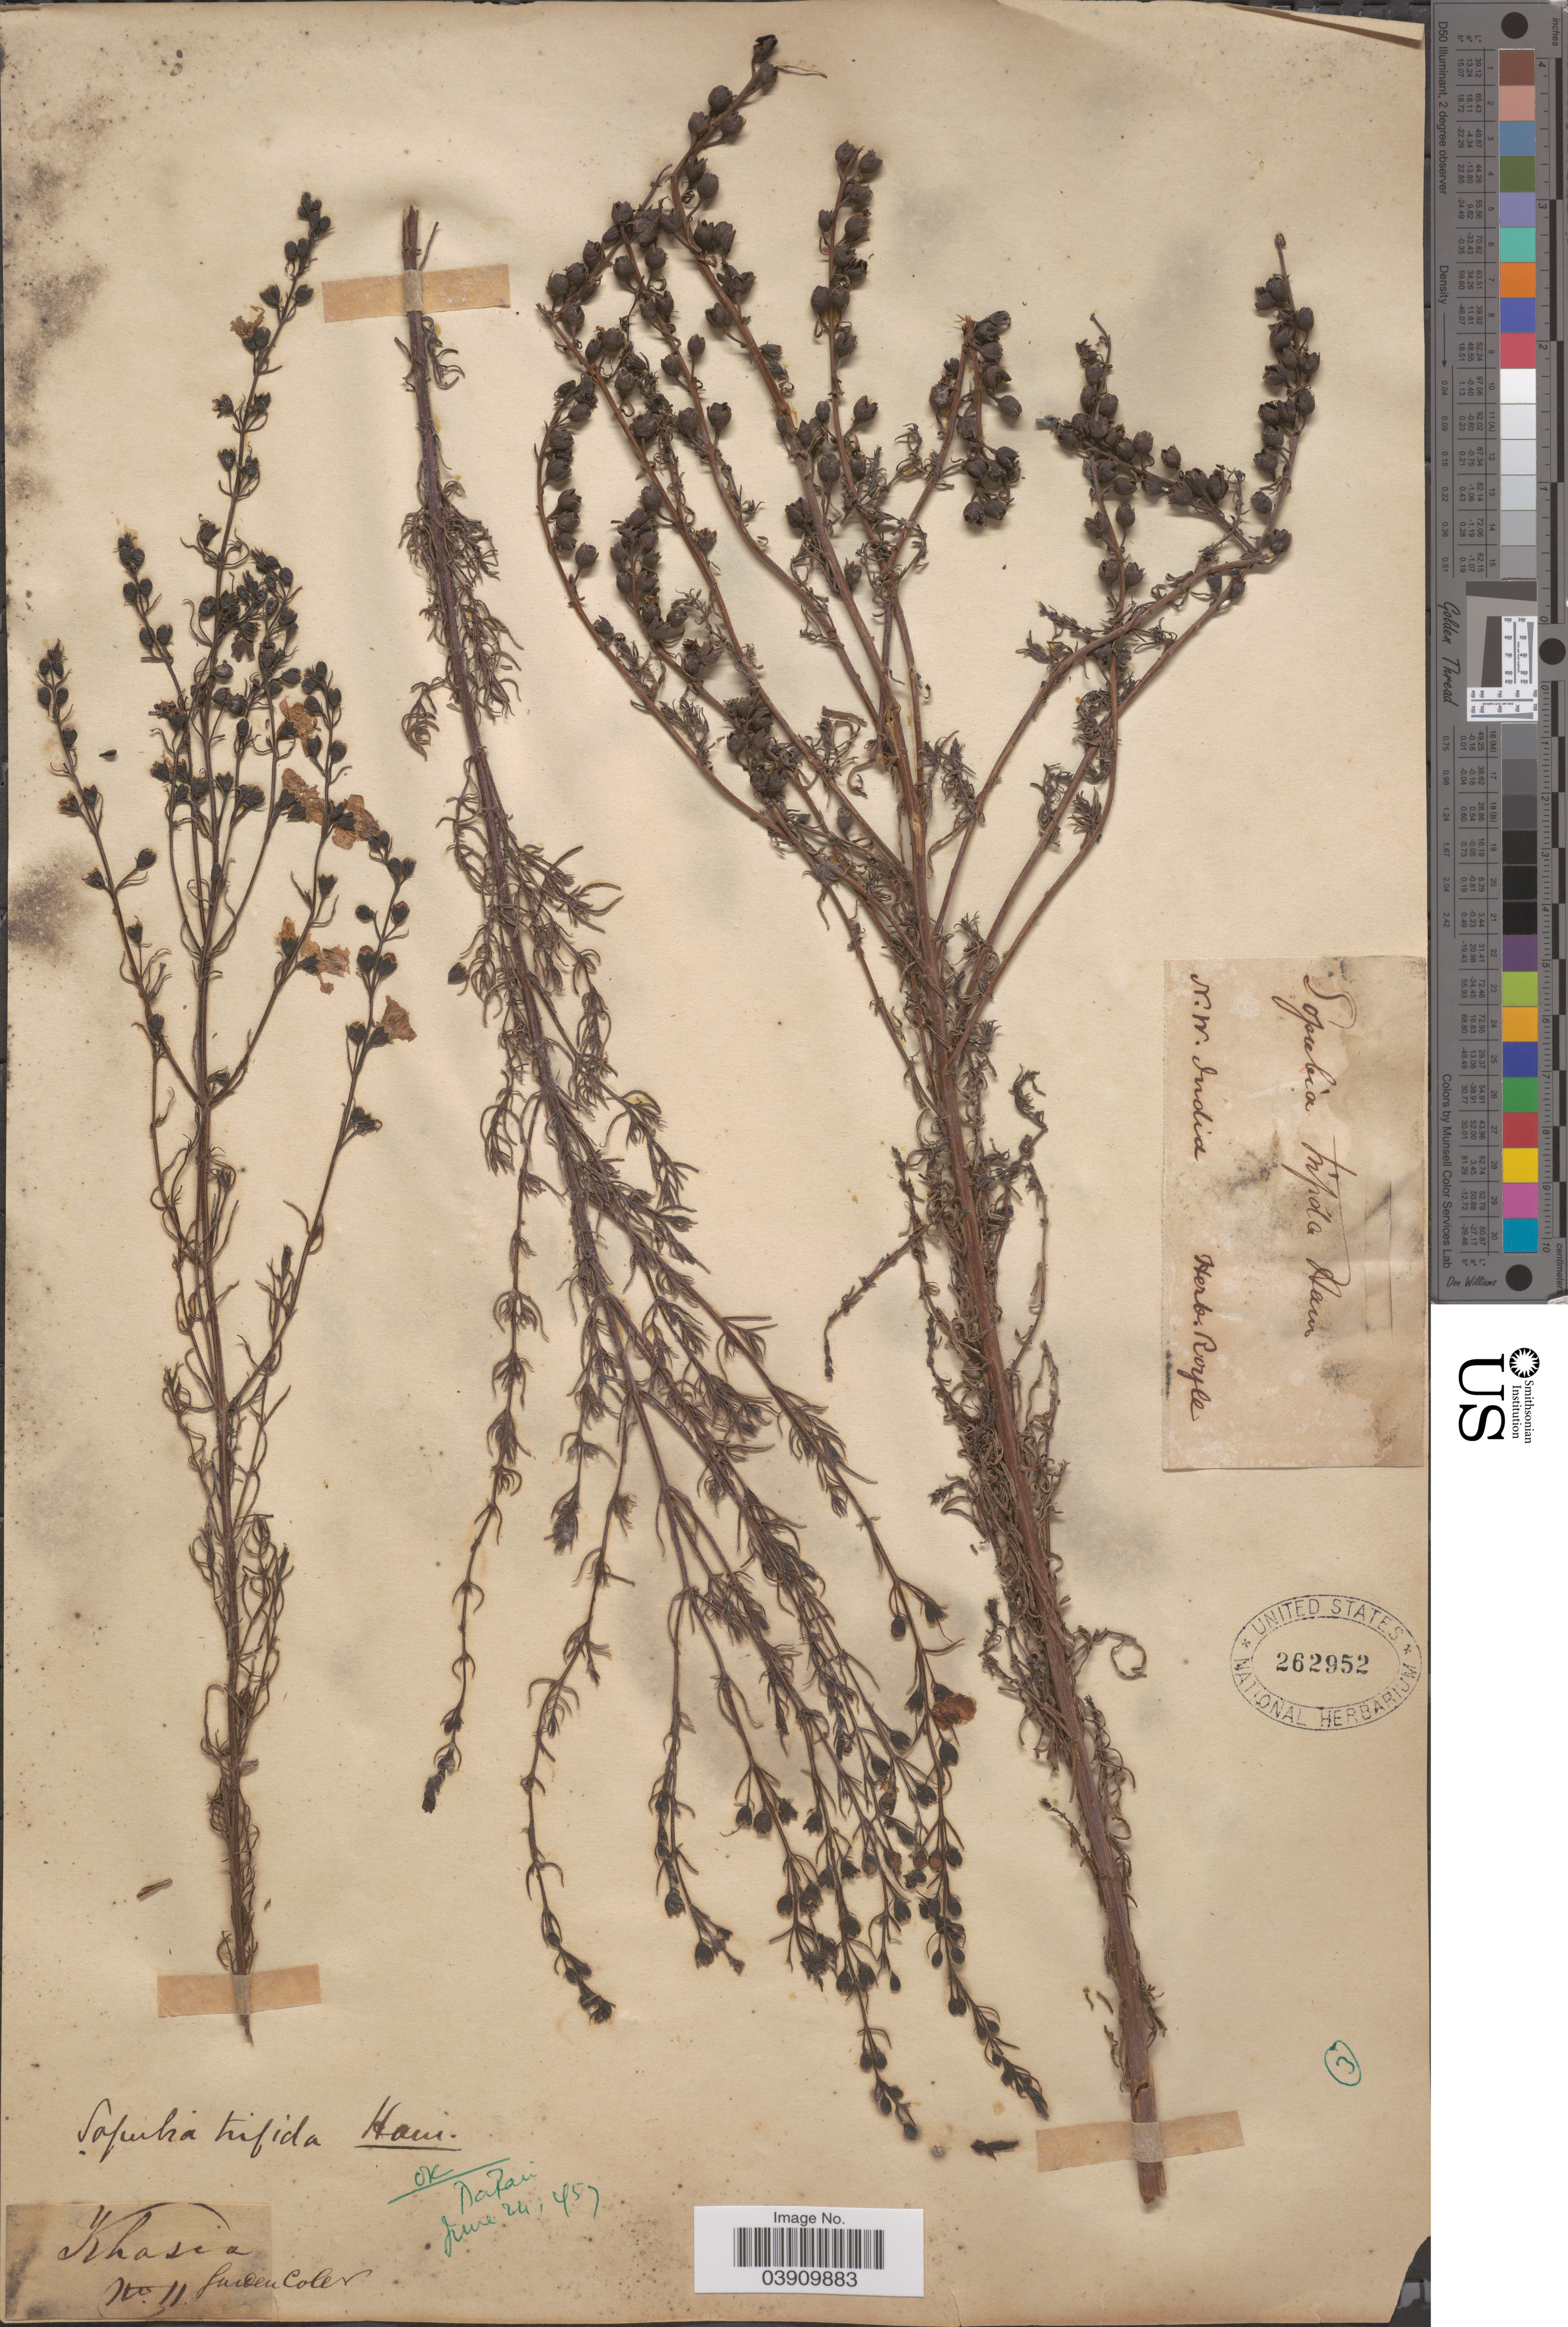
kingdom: Plantae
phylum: Tracheophyta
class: Magnoliopsida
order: Lamiales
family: Orobanchaceae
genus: Sopubia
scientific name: Sopubia trifida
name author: Buch.-Ham. ex D. Don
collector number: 11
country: India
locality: Khasia. N.W. India.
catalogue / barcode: US 262952